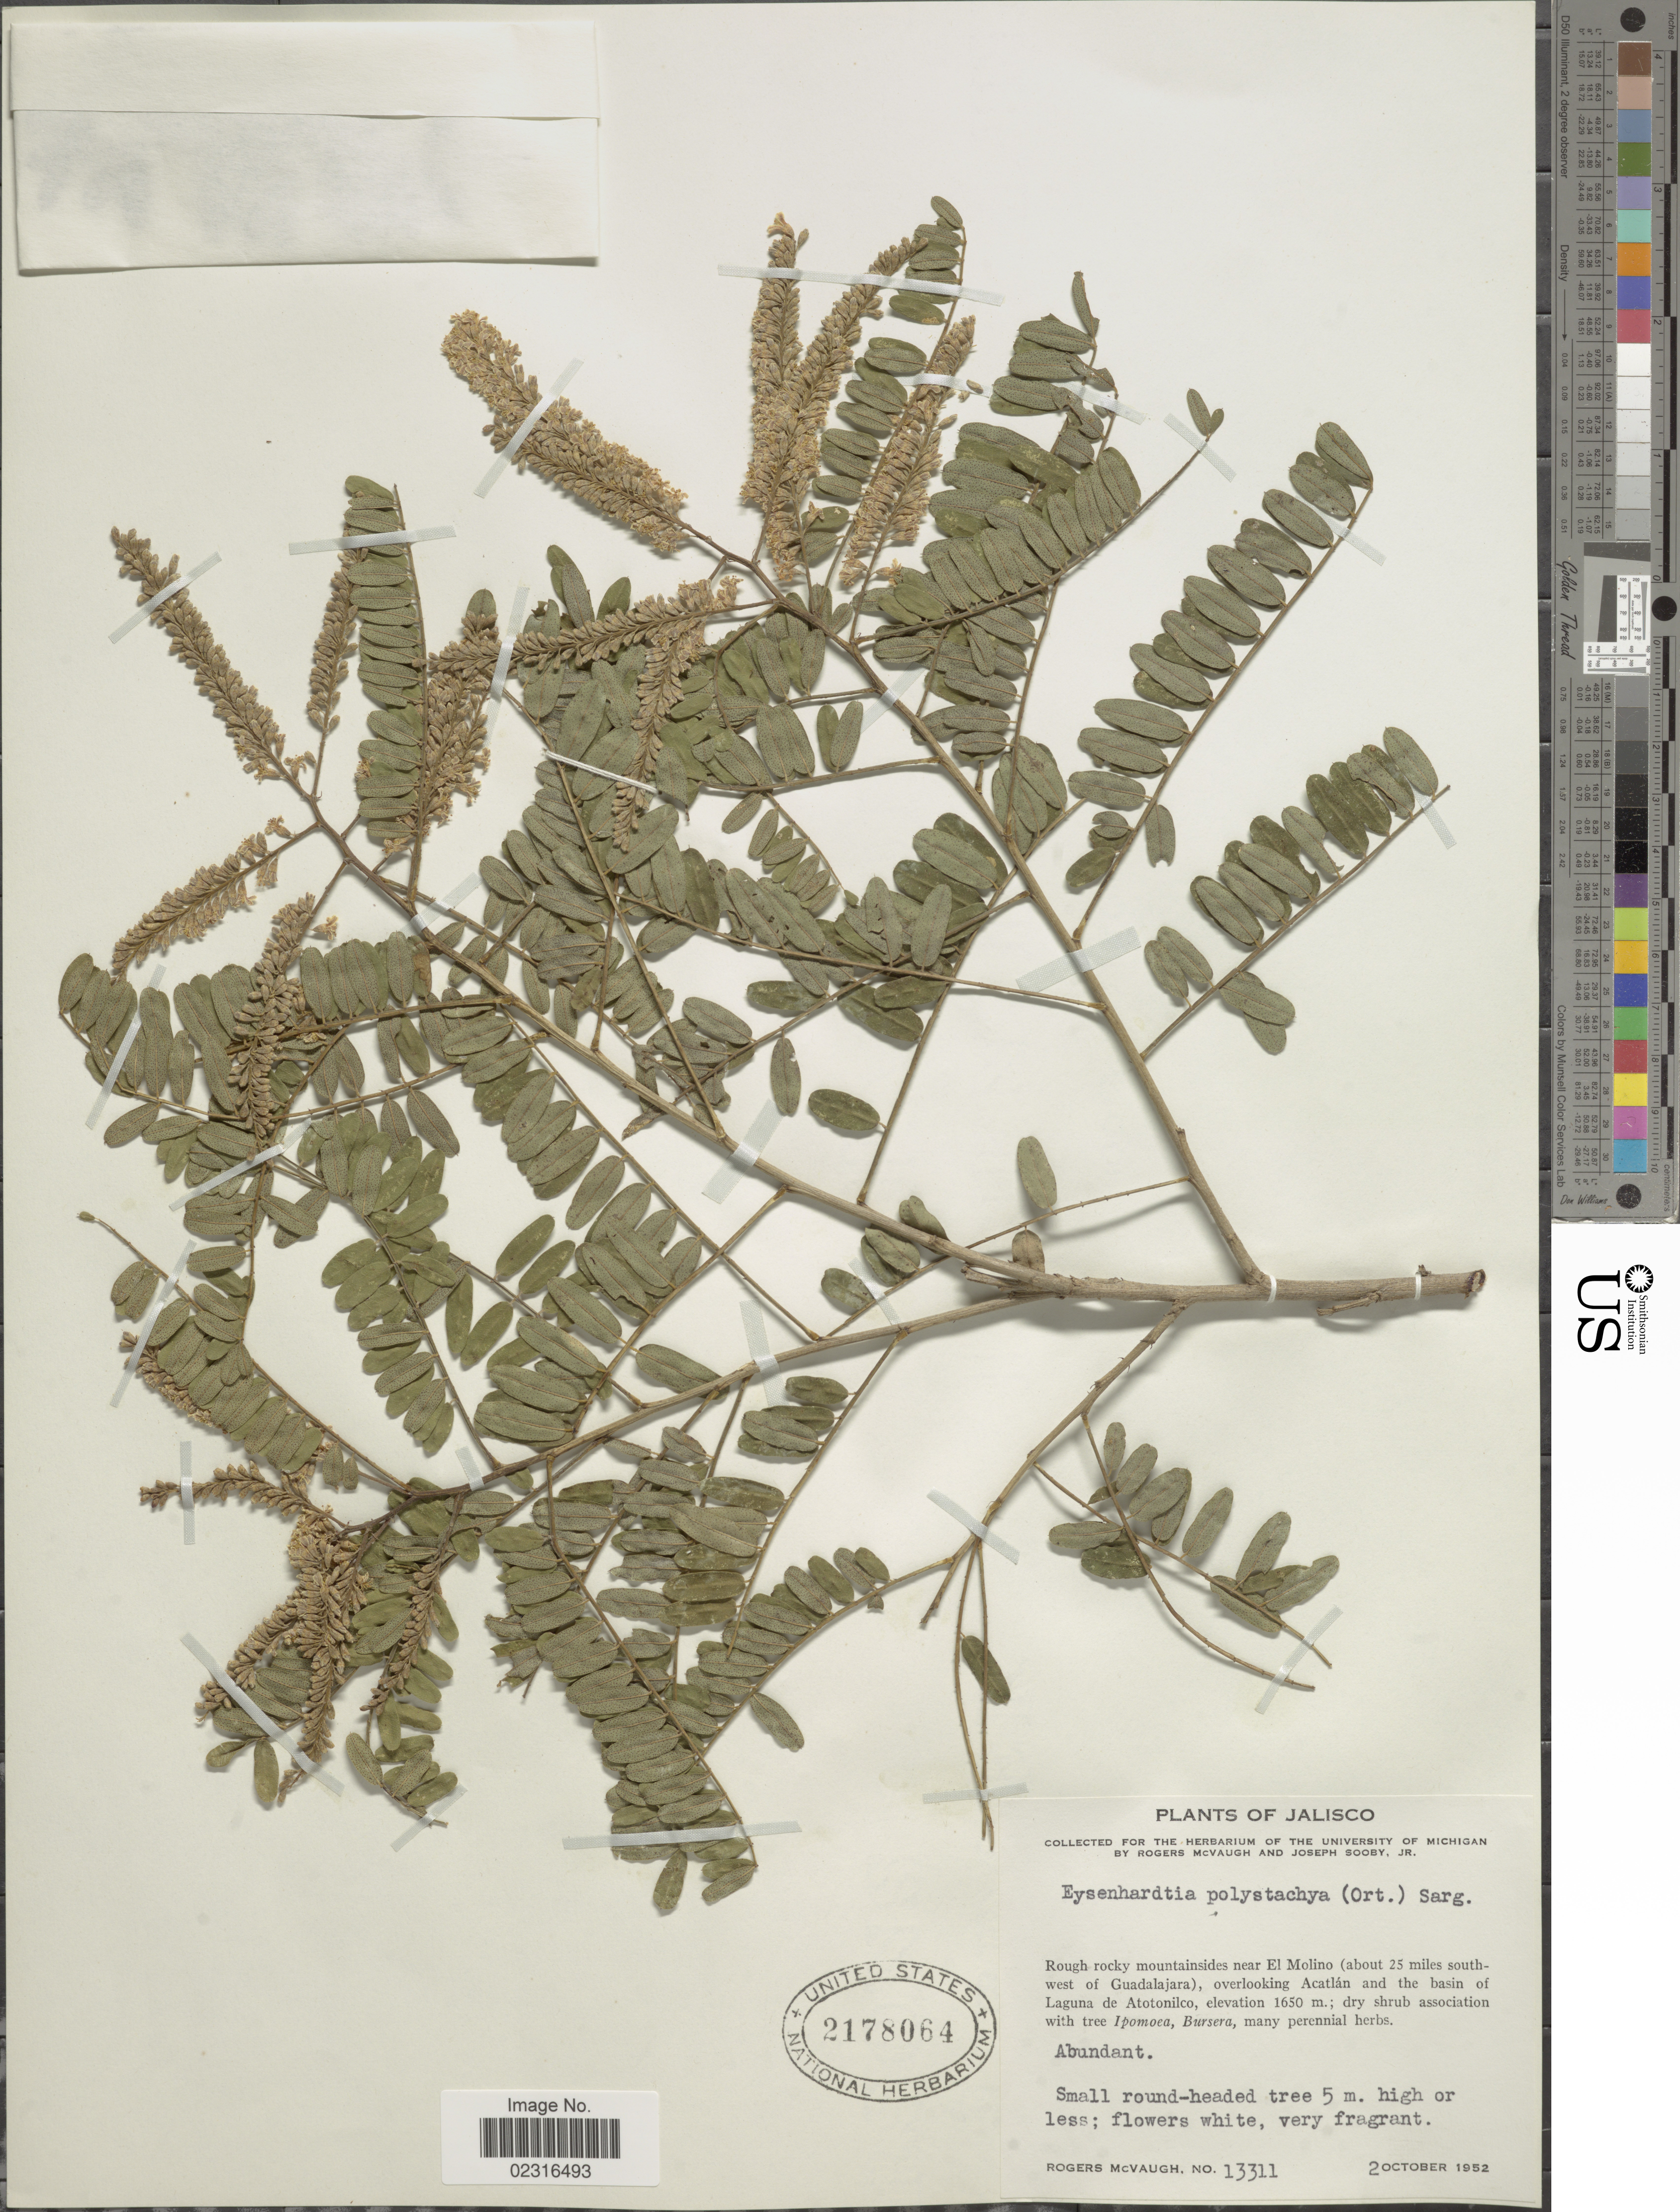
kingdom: Plantae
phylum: Tracheophyta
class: Magnoliopsida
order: Fabales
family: Fabaceae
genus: Eysenhardtia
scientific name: Eysenhardtia polystachya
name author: (Ortega) Sarg.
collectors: R. McVaugh & J. Sooby Jr.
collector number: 13311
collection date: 1952-10-02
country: Mexico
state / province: Jalisco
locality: Rough rocky mountainsides near El Molino (about 25 miles south-west of Guadalajara), overlooking Acatlan and the basin of Laguna de Atotonilco.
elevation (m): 1650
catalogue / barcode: US 2178064